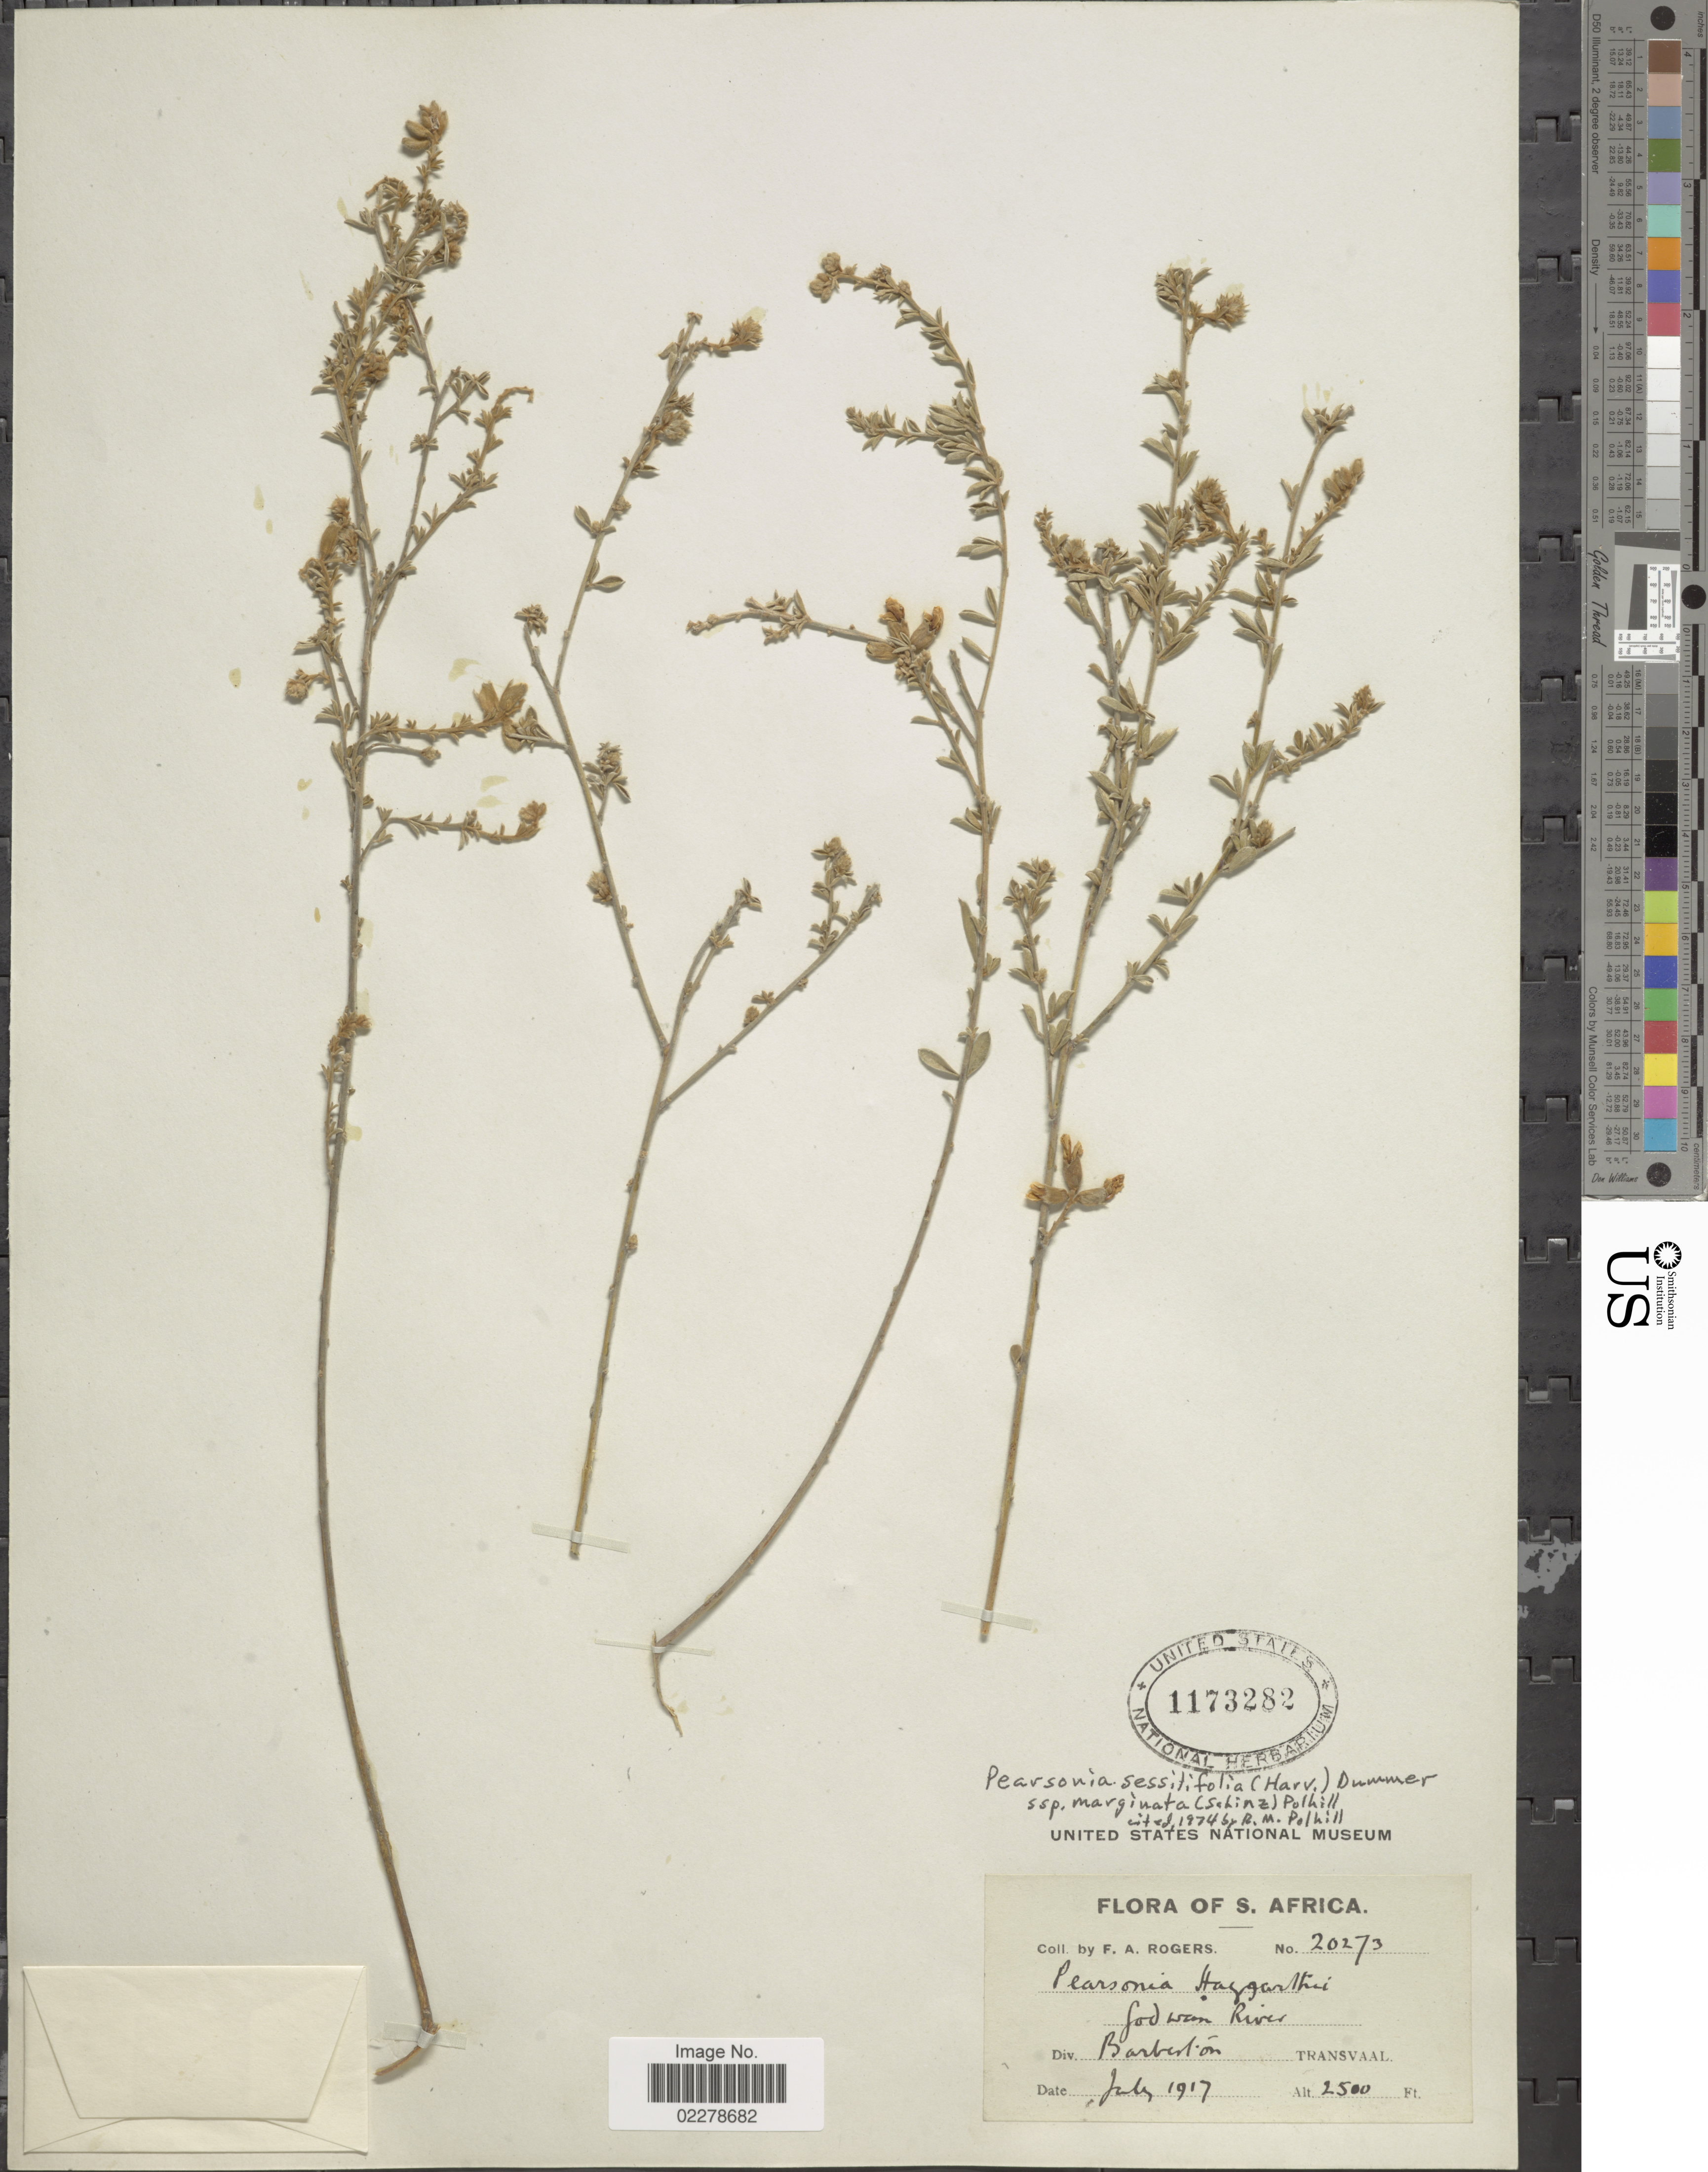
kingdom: Plantae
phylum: Tracheophyta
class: Magnoliopsida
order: Fabales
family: Fabaceae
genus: Pearsonia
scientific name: Pearsonia sessilifolia subsp. marginata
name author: (Schinz) Polhill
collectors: F. A. Rogers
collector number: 20273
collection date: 1917-07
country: South Africa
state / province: Mpumalanga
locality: Barberton. Transvaal.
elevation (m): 762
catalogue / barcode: US 1173282